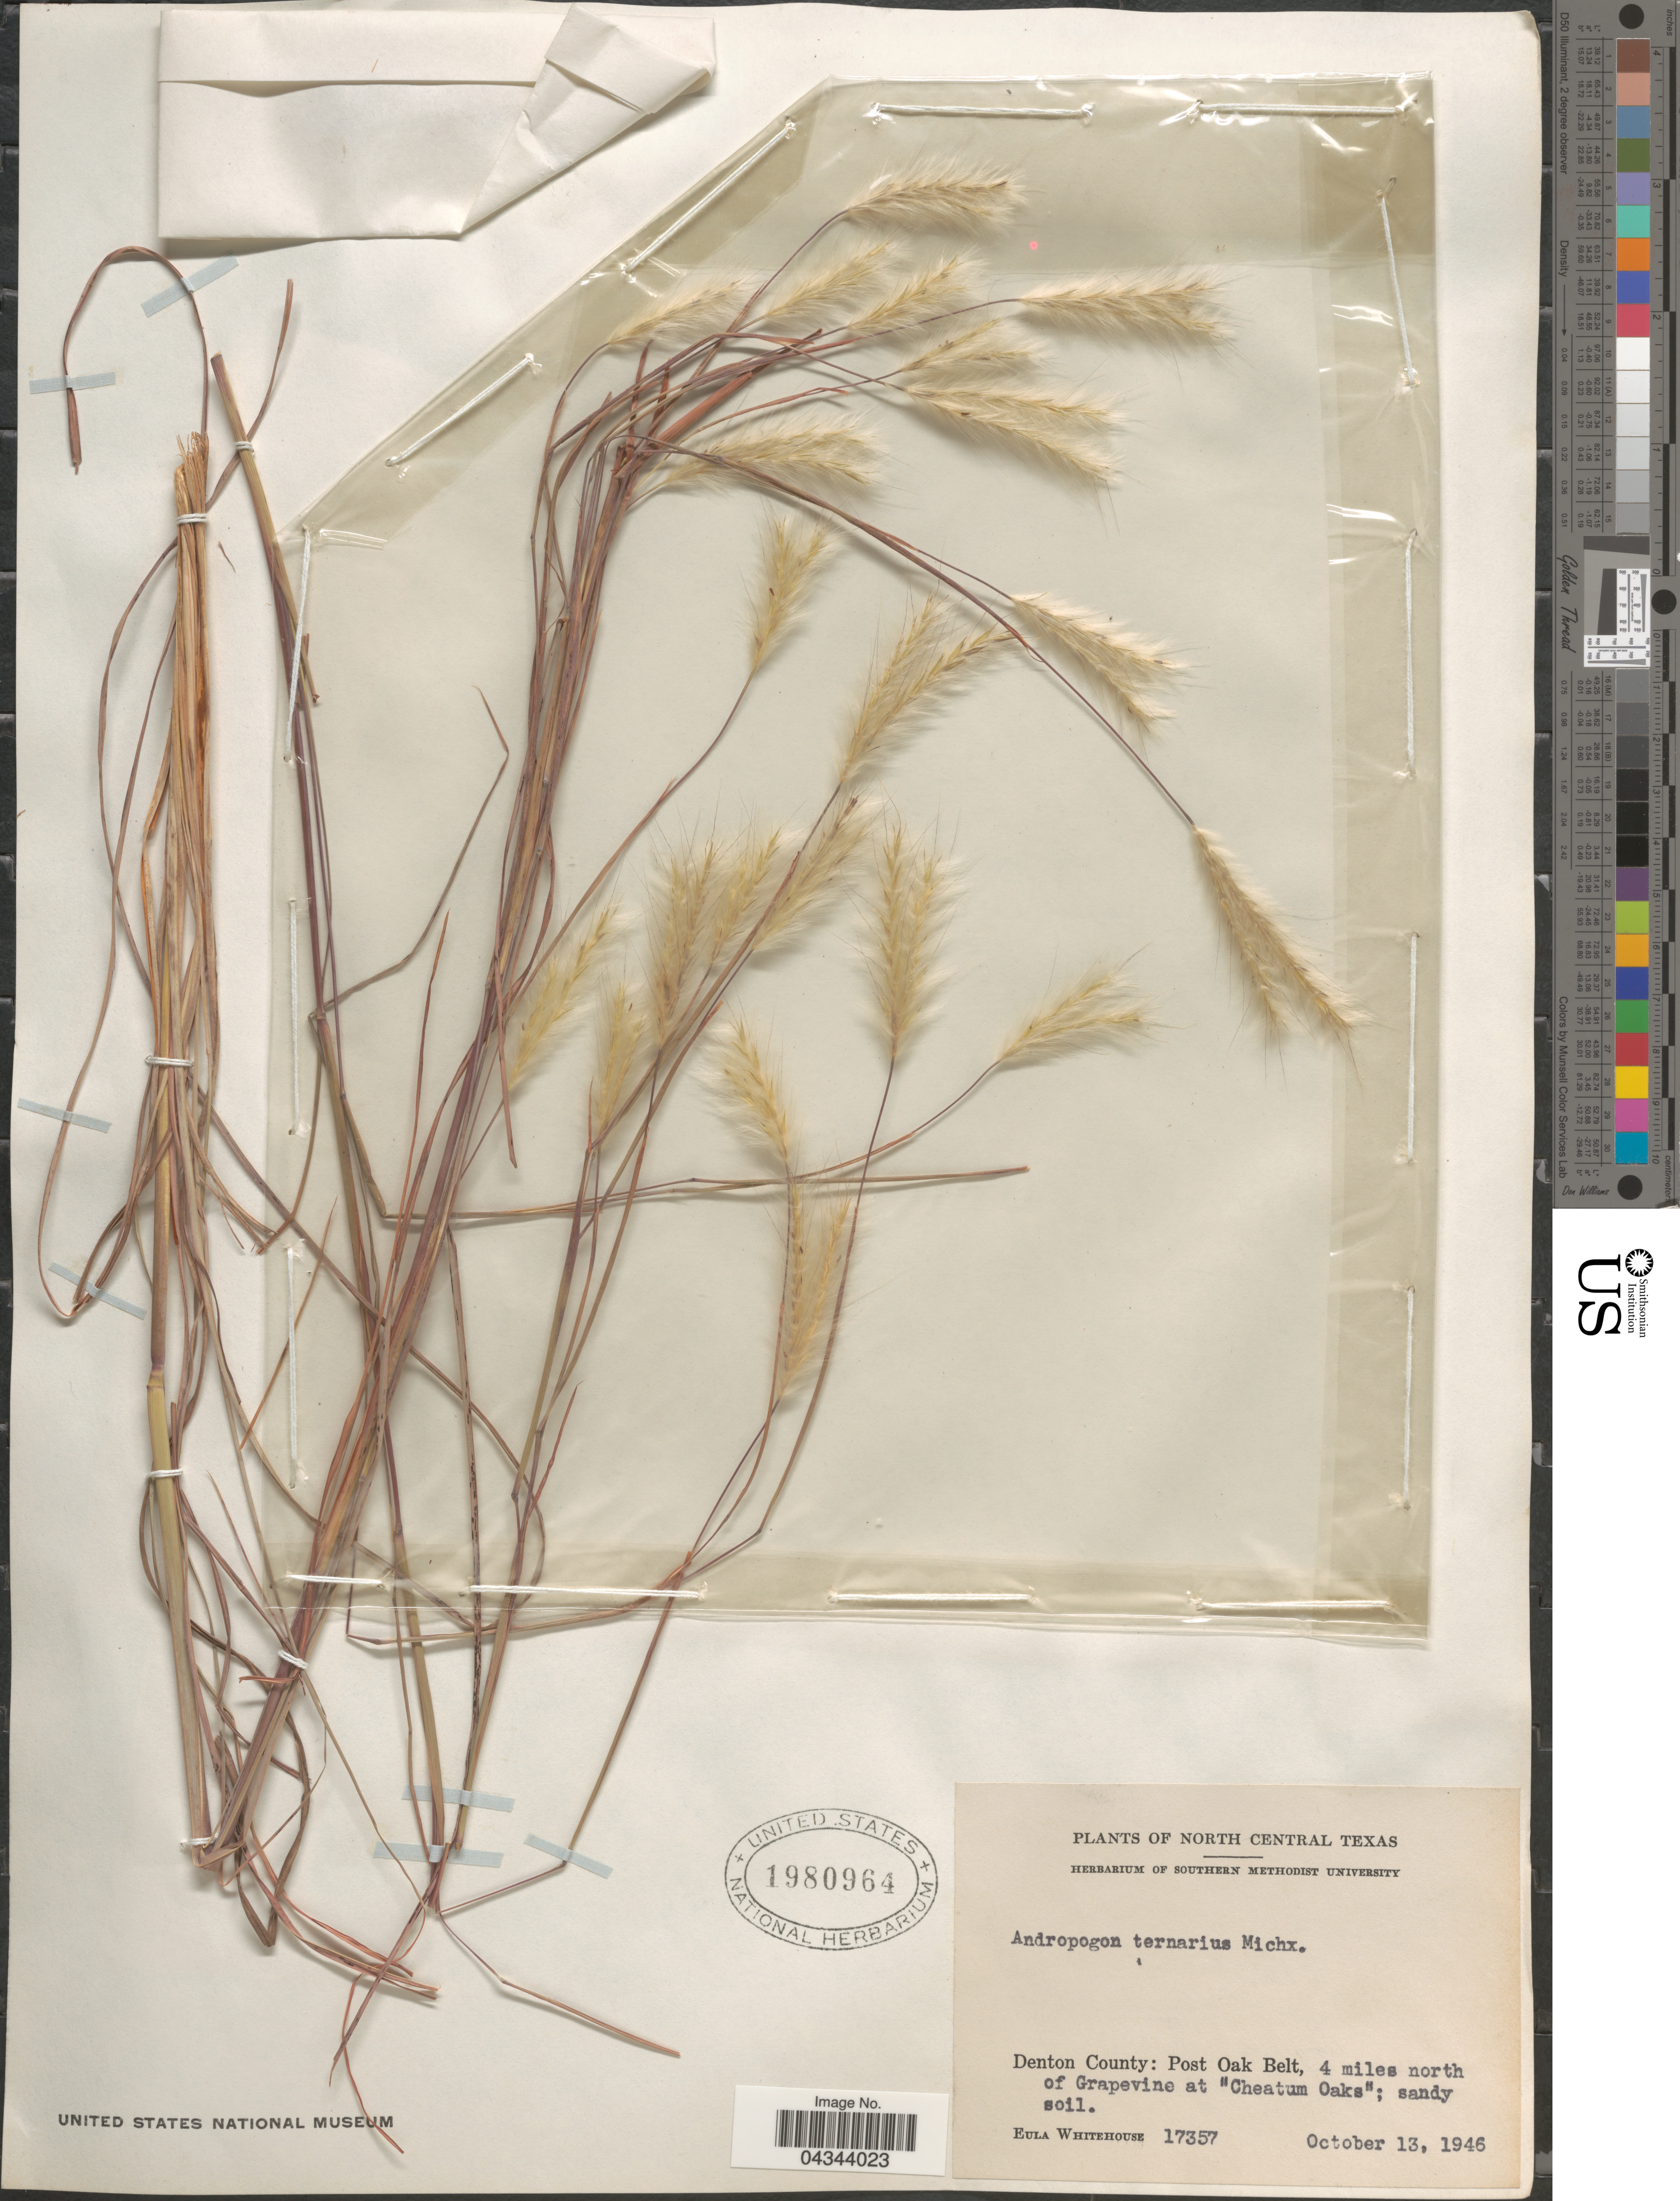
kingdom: Plantae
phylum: Tracheophyta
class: Liliopsida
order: Poales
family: Poaceae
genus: Andropogon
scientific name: Andropogon ternarius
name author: Michx.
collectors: E. Whitehouse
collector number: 17357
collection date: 1946-10-13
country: United States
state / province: Texas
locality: North Central Texas. Denton County: Post Oak Belt, 4 miles north of Grapevine at "Cheathum Oaks"; sandy soil.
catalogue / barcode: US 1980964